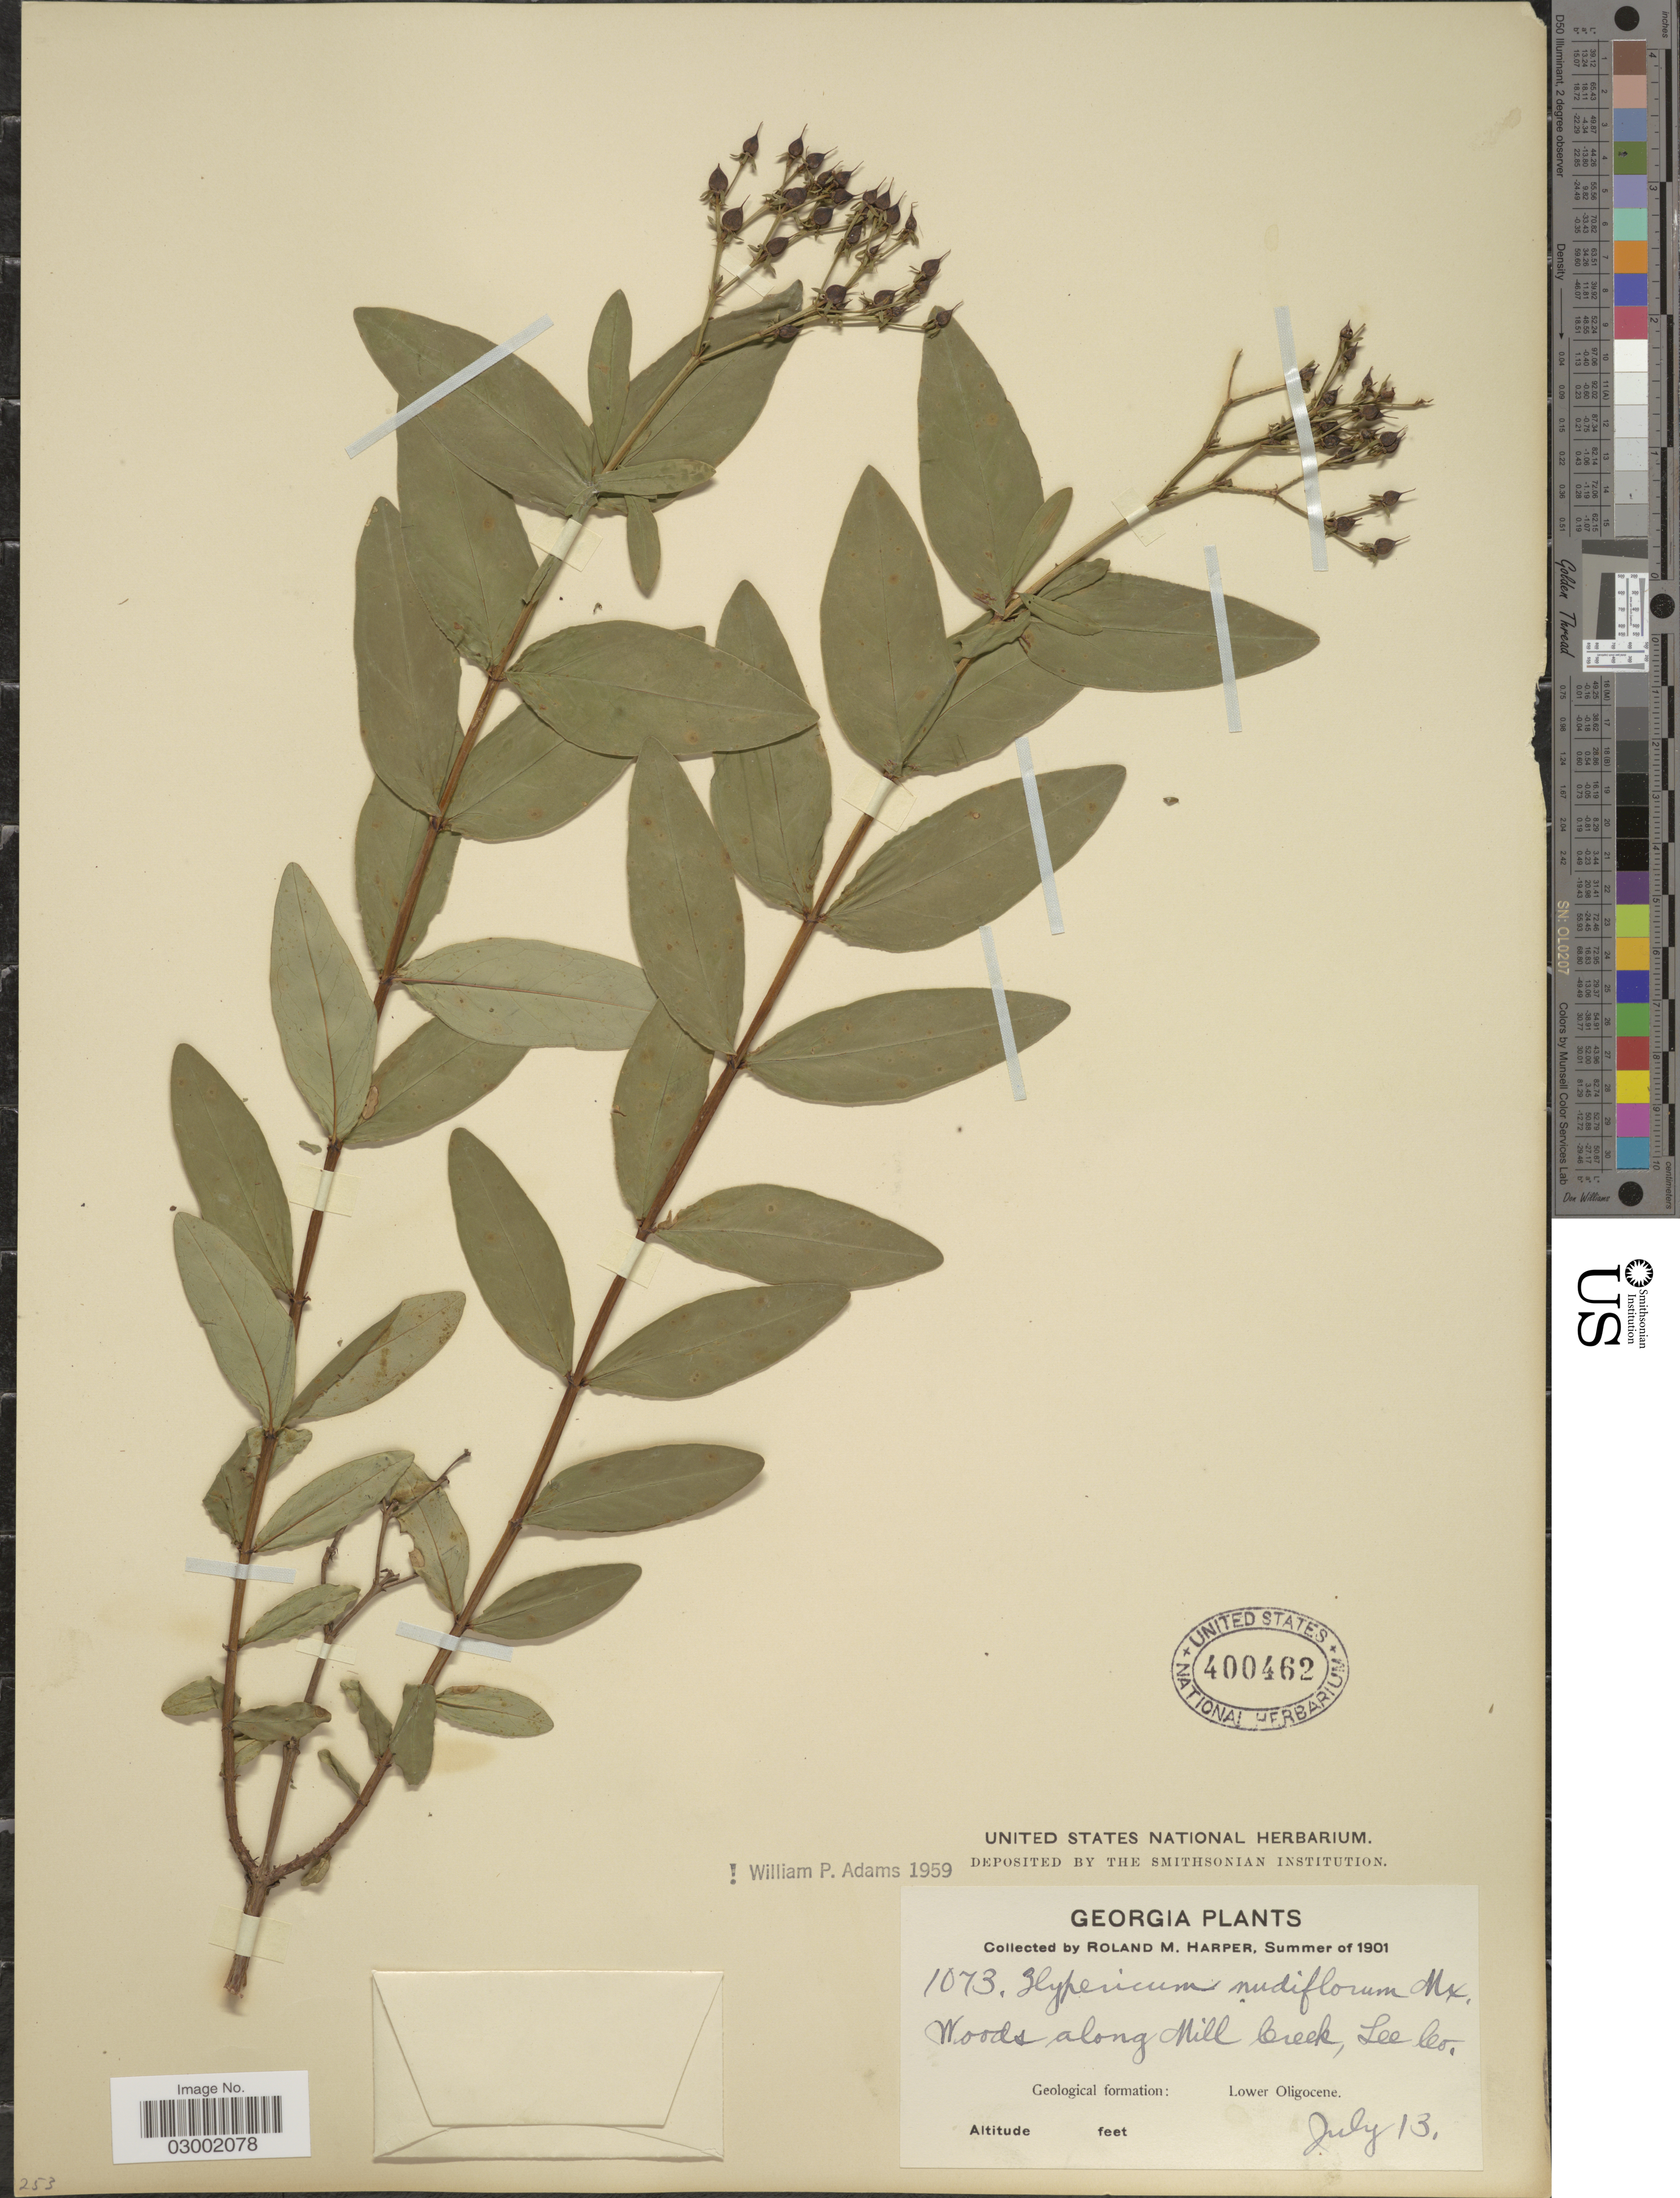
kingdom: Plantae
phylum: Tracheophyta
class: Magnoliopsida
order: Malpighiales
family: Hypericaceae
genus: Hypericum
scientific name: Hypericum nudiflorum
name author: Michx. ex Willd.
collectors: R. M. Harper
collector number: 1073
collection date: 1901-07-13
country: United States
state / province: Georgia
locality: Woods along Mill Creek, Lee Co. Geological formation: Lower Oligocene.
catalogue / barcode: US 400462